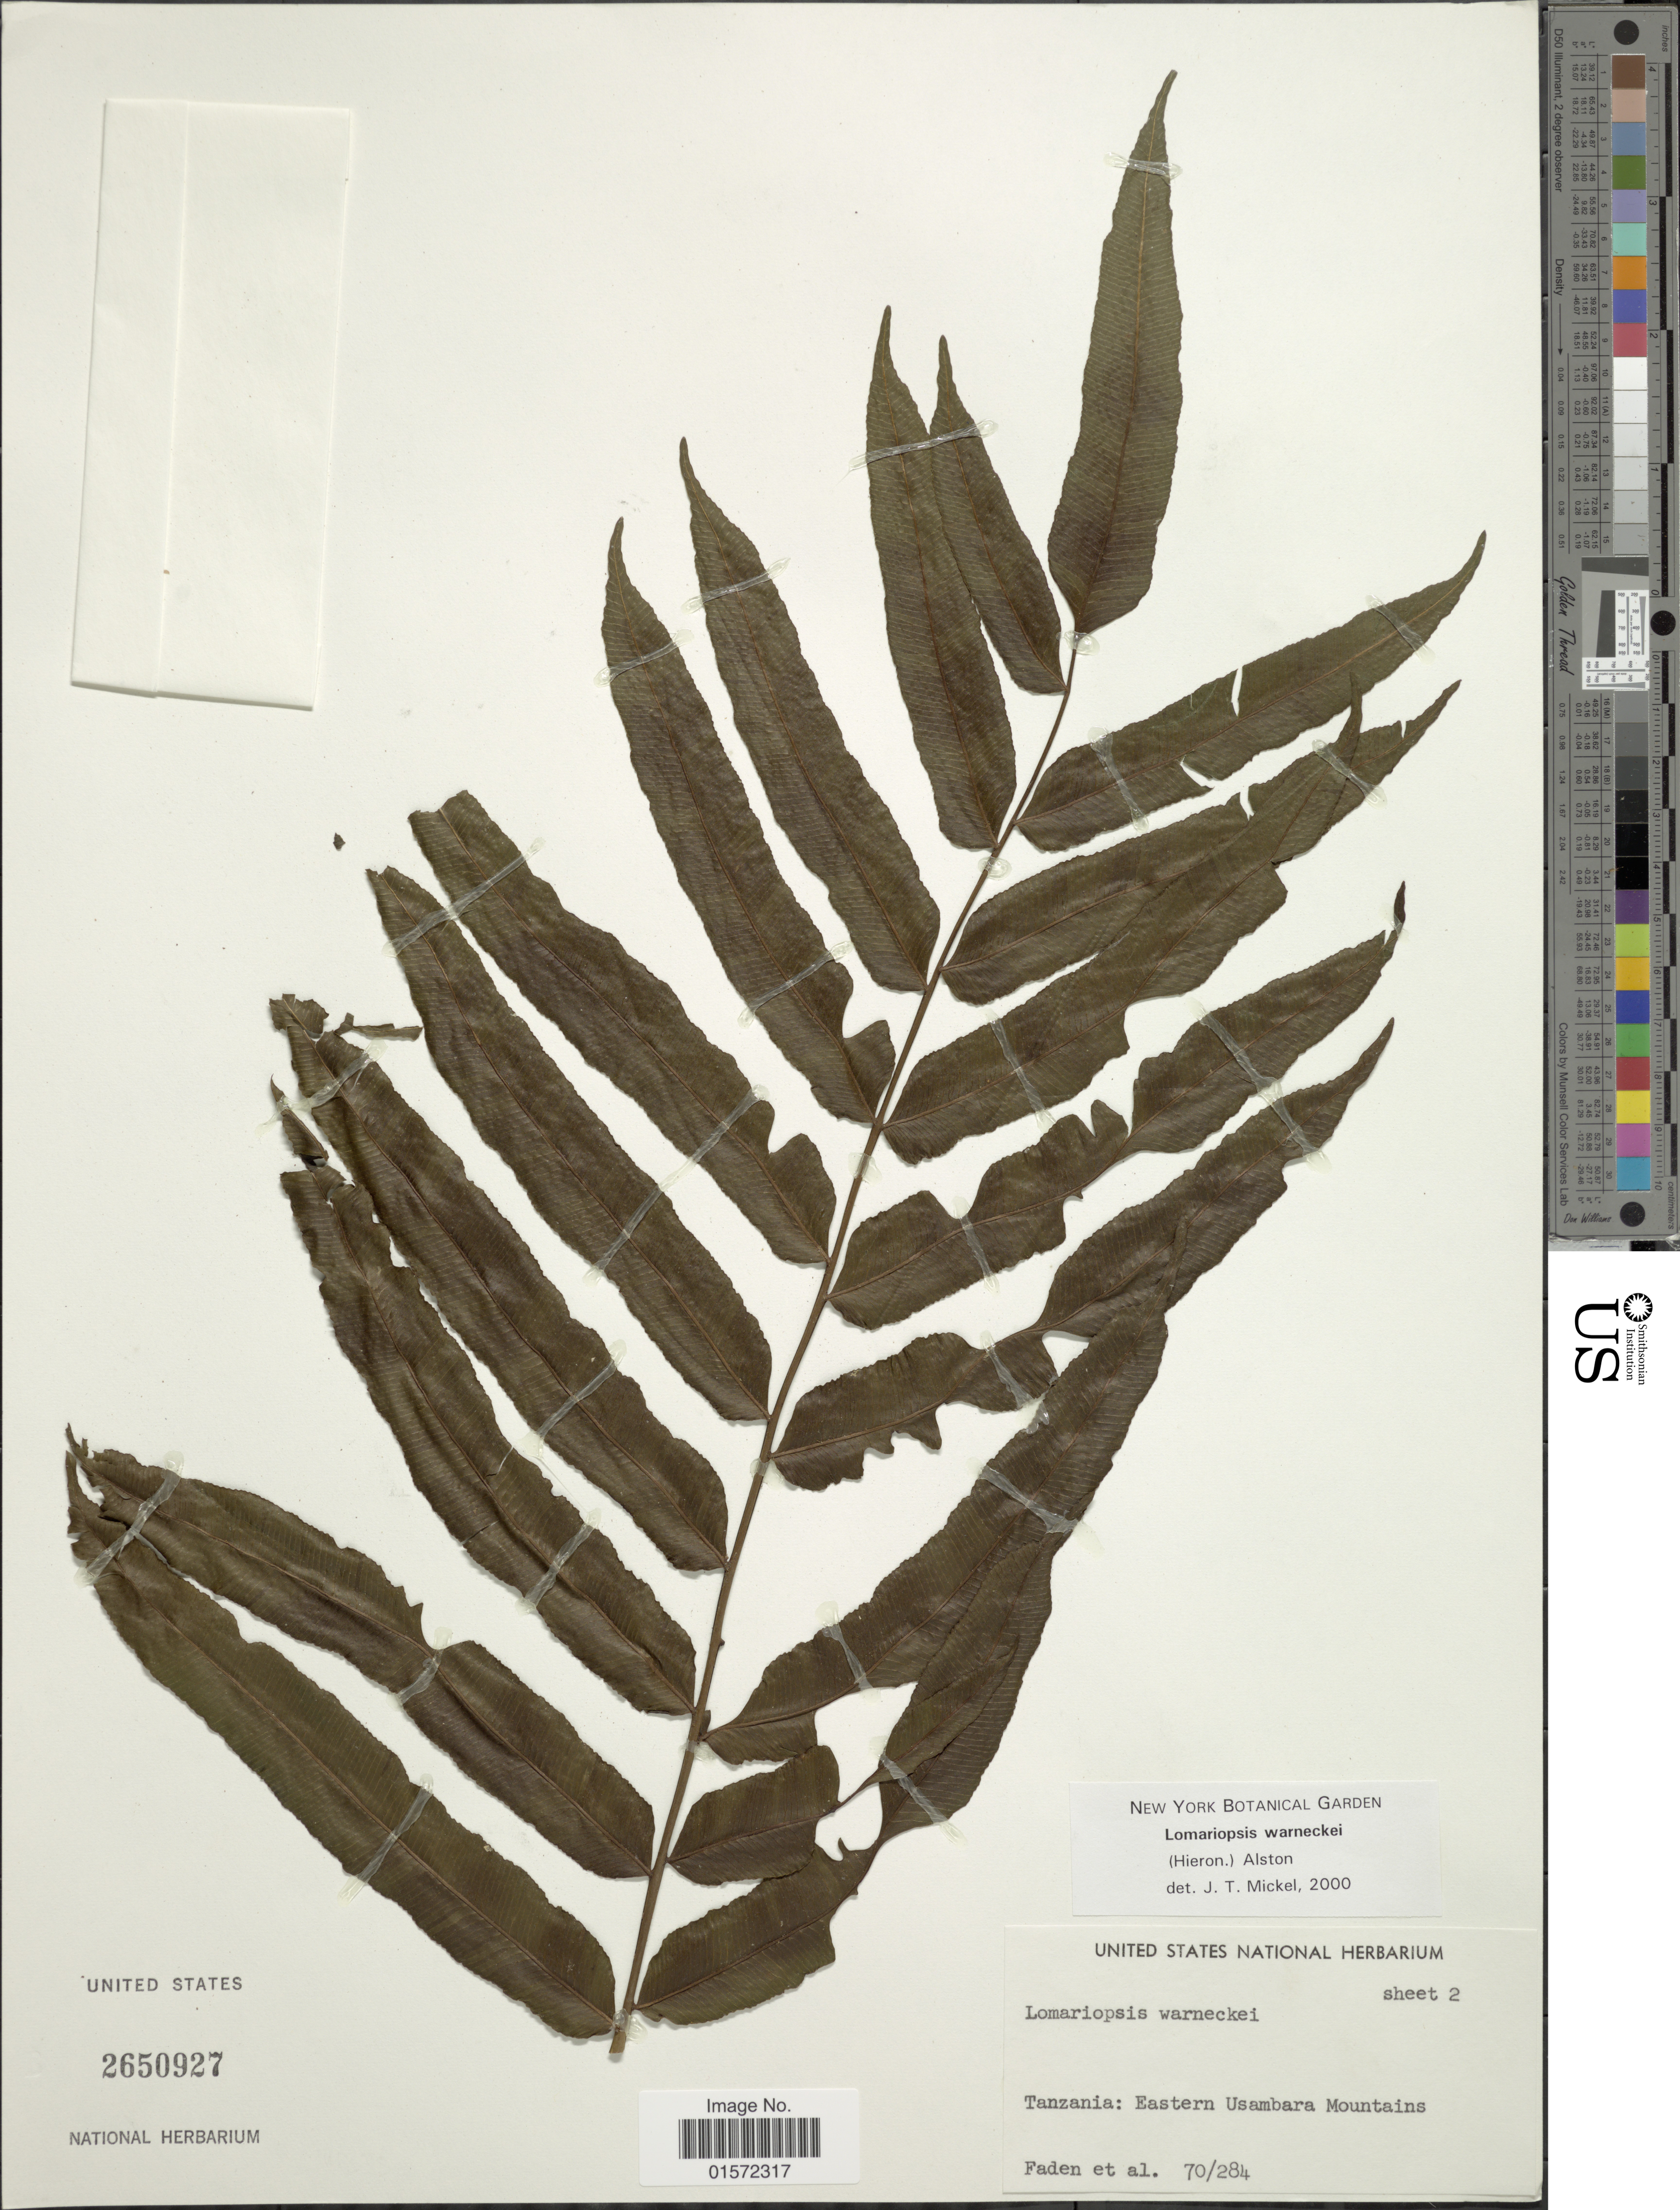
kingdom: Plantae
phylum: Tracheophyta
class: Polypodiopsida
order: Polypodiales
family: Lomariopsidaceae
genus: Lomariopsis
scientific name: Lomariopsis warneckei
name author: (Hieron.) Alston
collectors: -- Faden & et al.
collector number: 70/284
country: Tanzania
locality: Eastern Usambara Mountains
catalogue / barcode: US 2650927